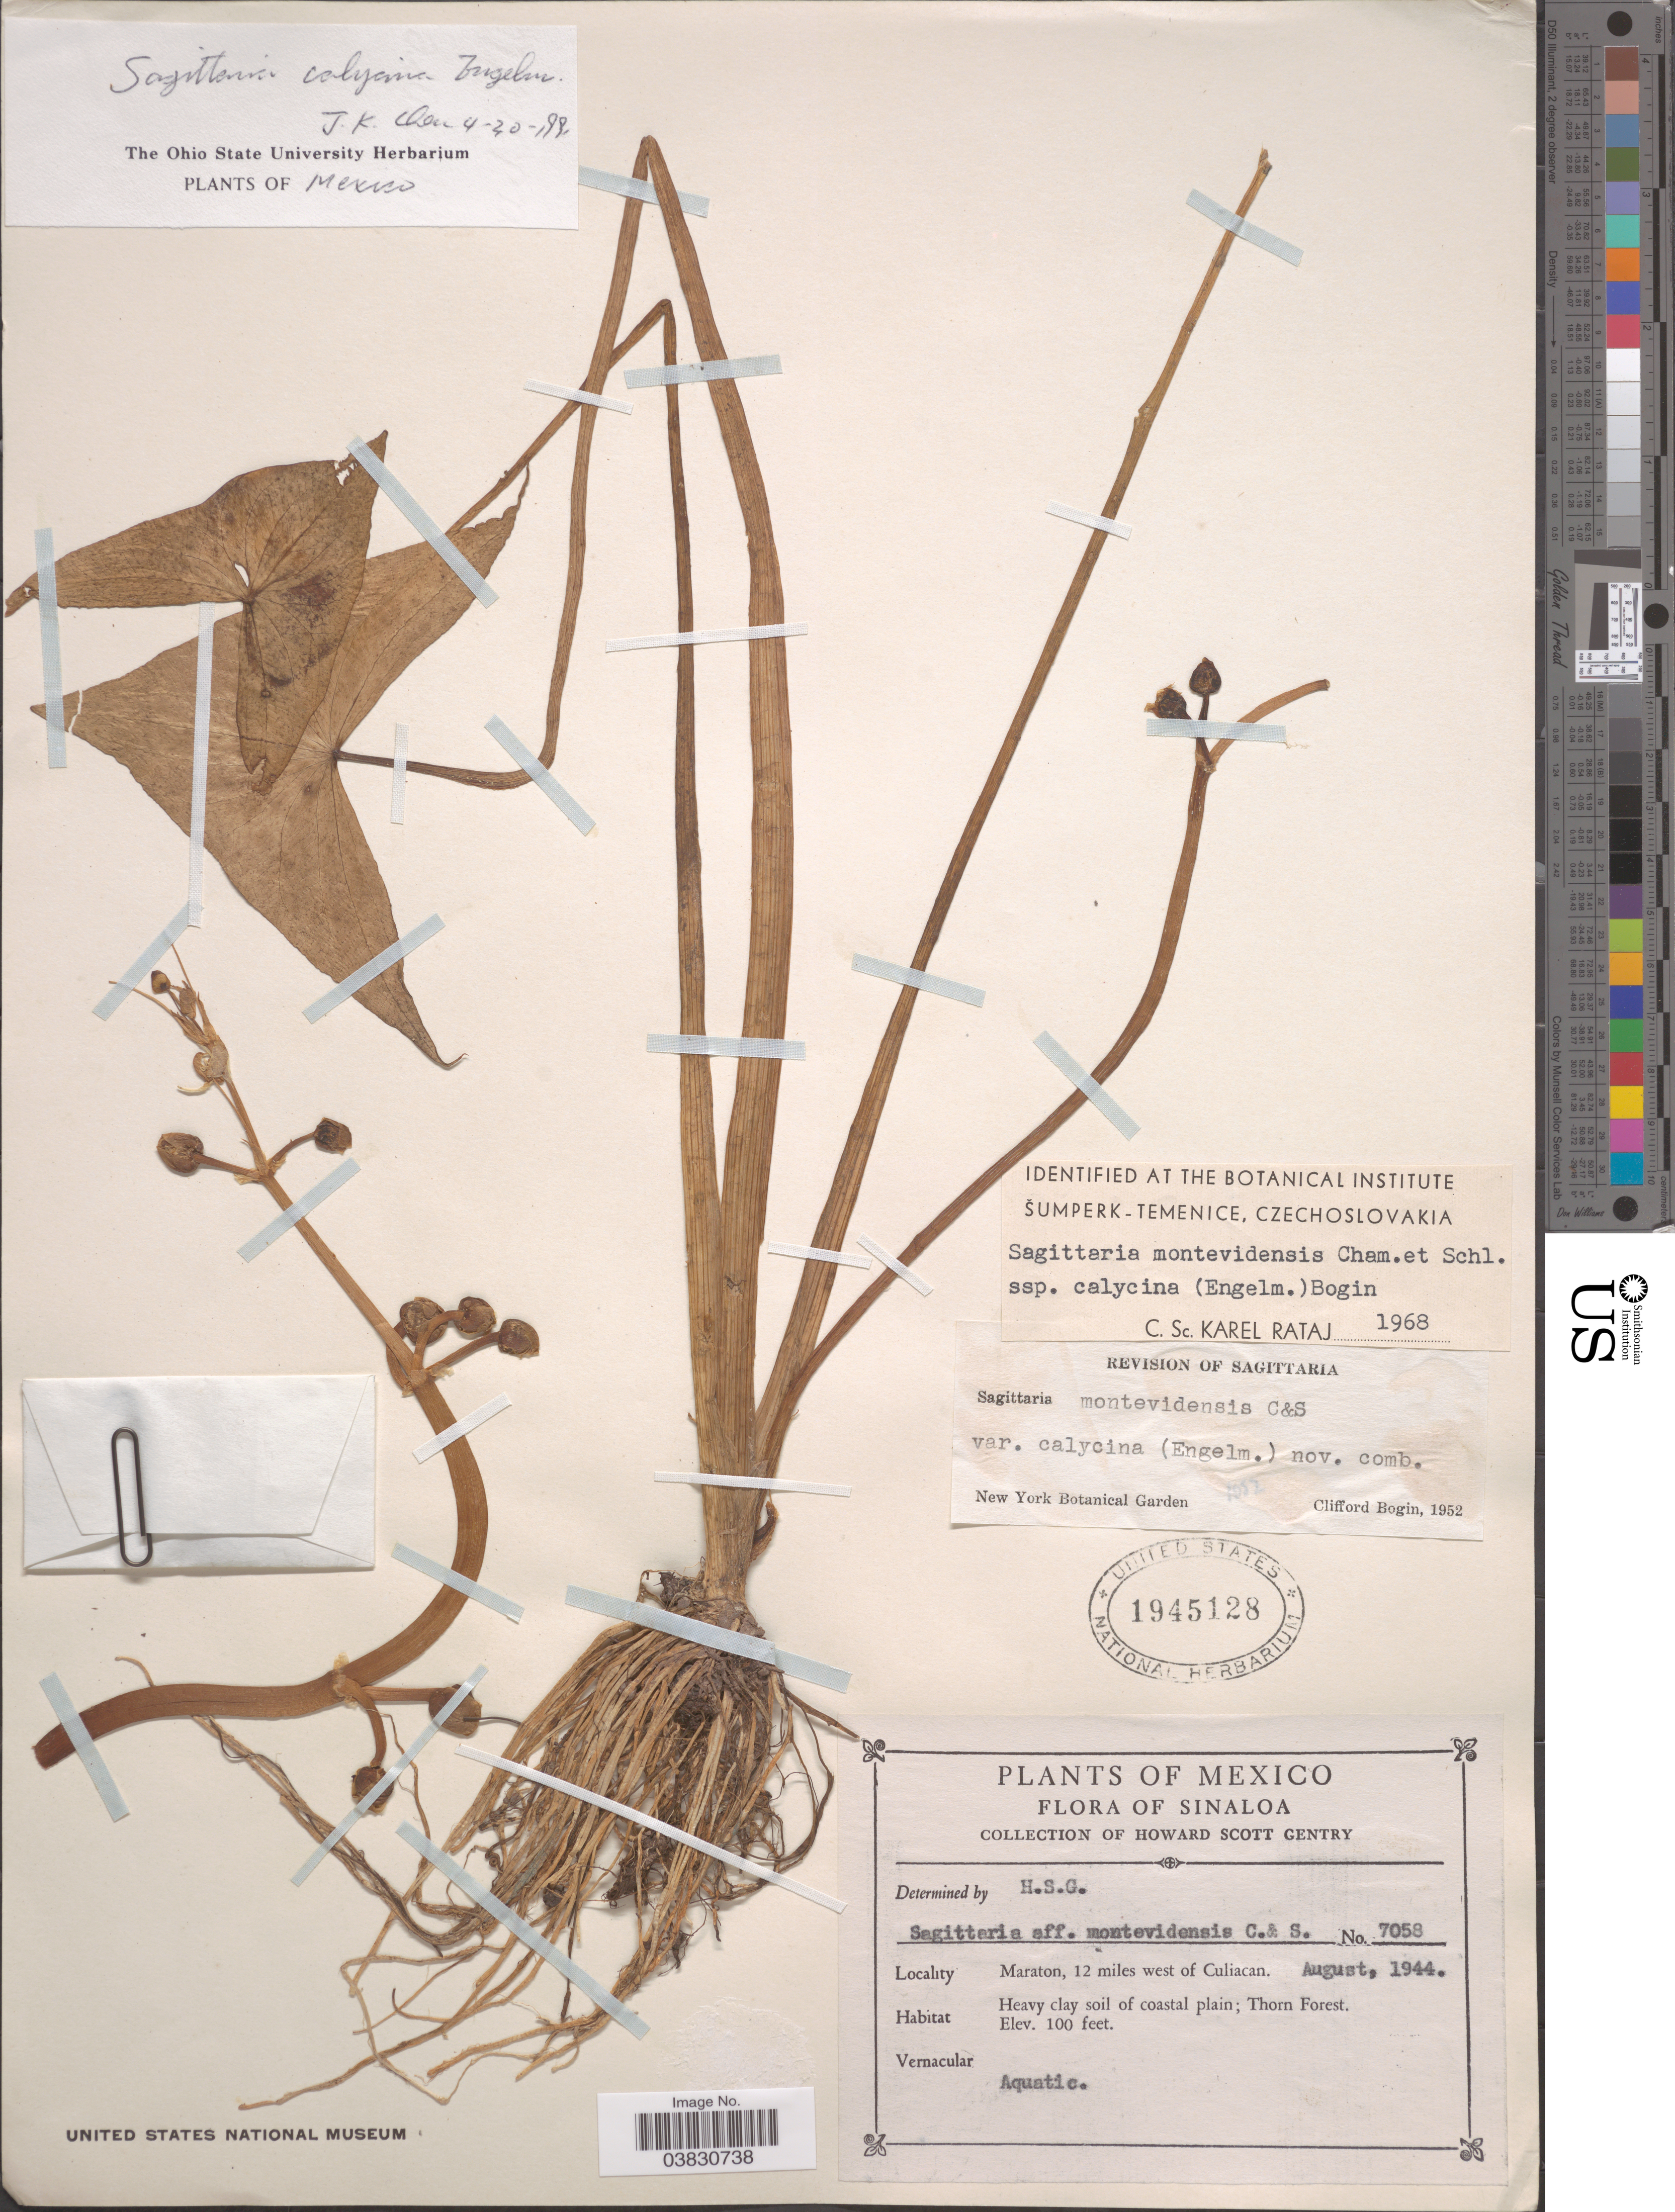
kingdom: Plantae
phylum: Tracheophyta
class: Liliopsida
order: Alismatales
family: Alismataceae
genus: Sagittaria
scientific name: Sagittaria calycina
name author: Engelm.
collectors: H. S. Gentry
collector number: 7058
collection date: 1944-08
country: Mexico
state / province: Sinaloa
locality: Maraton, 12 miles west of Culiacan. Thorn Forest.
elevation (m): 30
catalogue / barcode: US 1945128